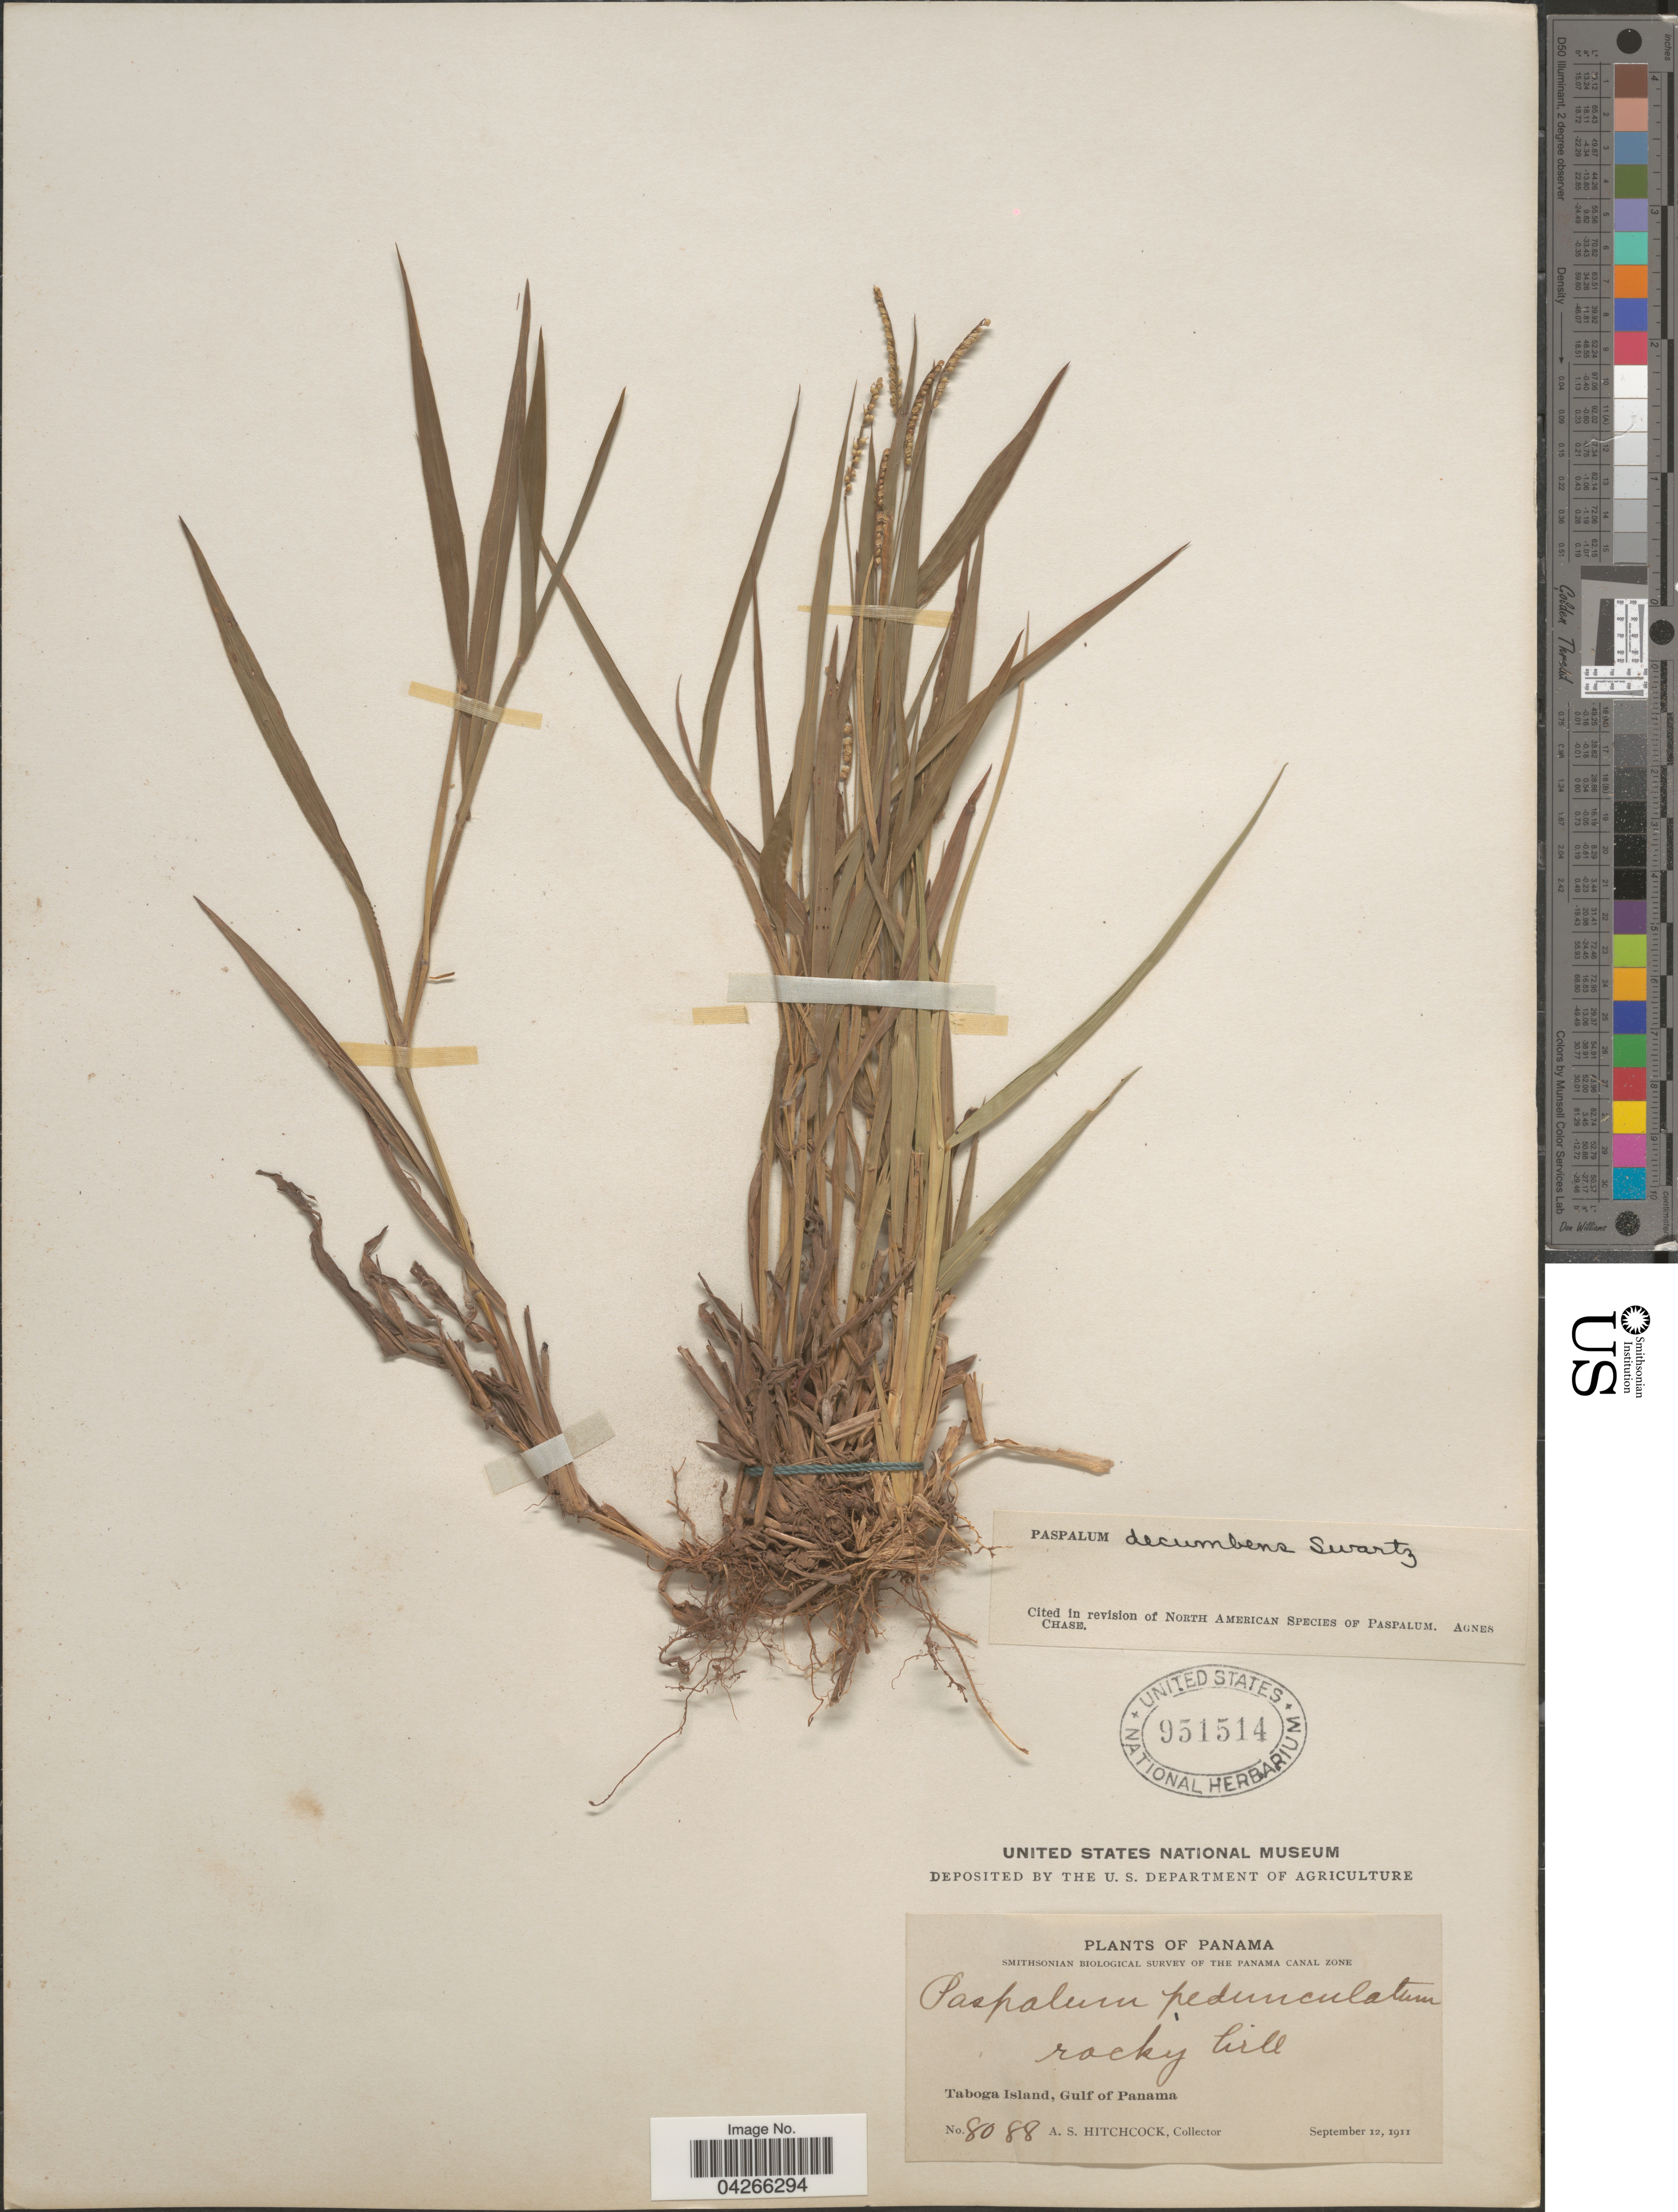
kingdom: Plantae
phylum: Tracheophyta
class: Liliopsida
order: Poales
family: Poaceae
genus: Paspalum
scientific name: Paspalum decumbens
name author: Sw.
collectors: A. S. Hitchcock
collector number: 8088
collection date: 1911-09-12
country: Panama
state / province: Panamá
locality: Smithsonian Biological Survey of the Panama Canal Zone. Rocky hill. Taboga Island, Gulf of Panama.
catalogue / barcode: US 951514